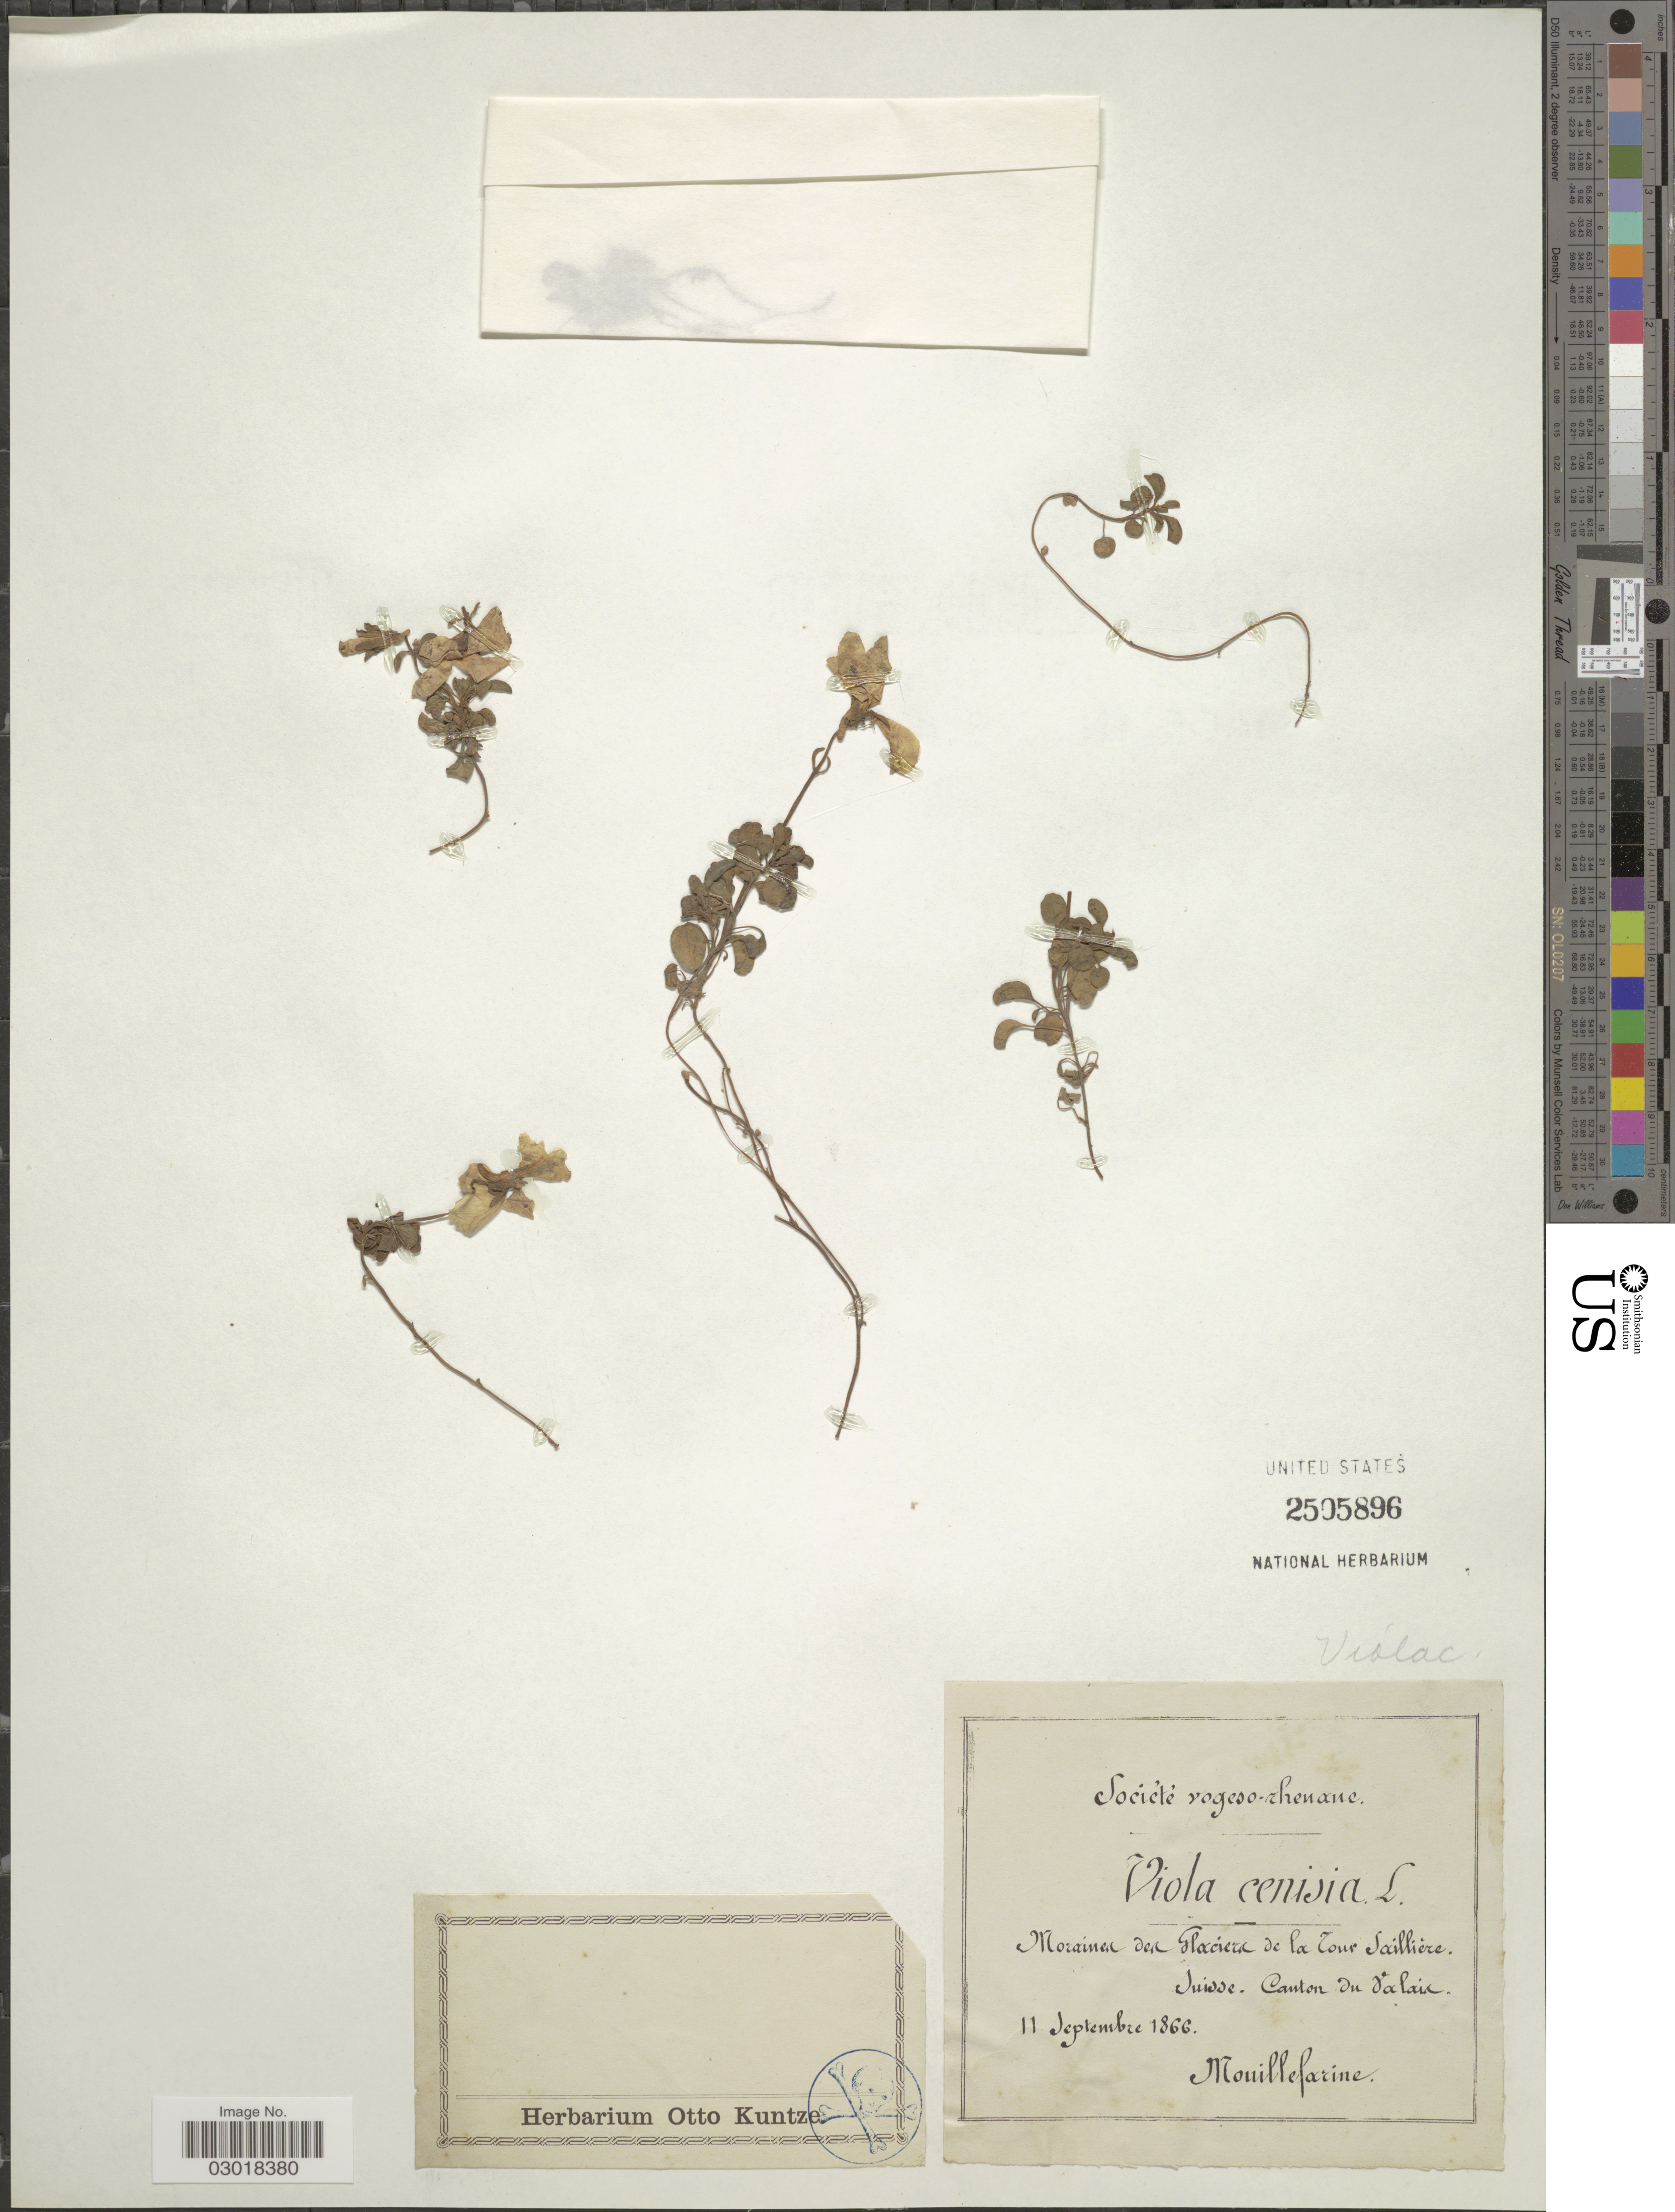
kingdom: Plantae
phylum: Tracheophyta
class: Magnoliopsida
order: Malpighiales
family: Violaceae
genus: Viola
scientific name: Viola cenisia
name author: L.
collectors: A. Mouillefarine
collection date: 1866-09-11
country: Switzerland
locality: Morainea ded Flociera de la Tour Sailliére. Canton du Valais.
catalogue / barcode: US 2505896